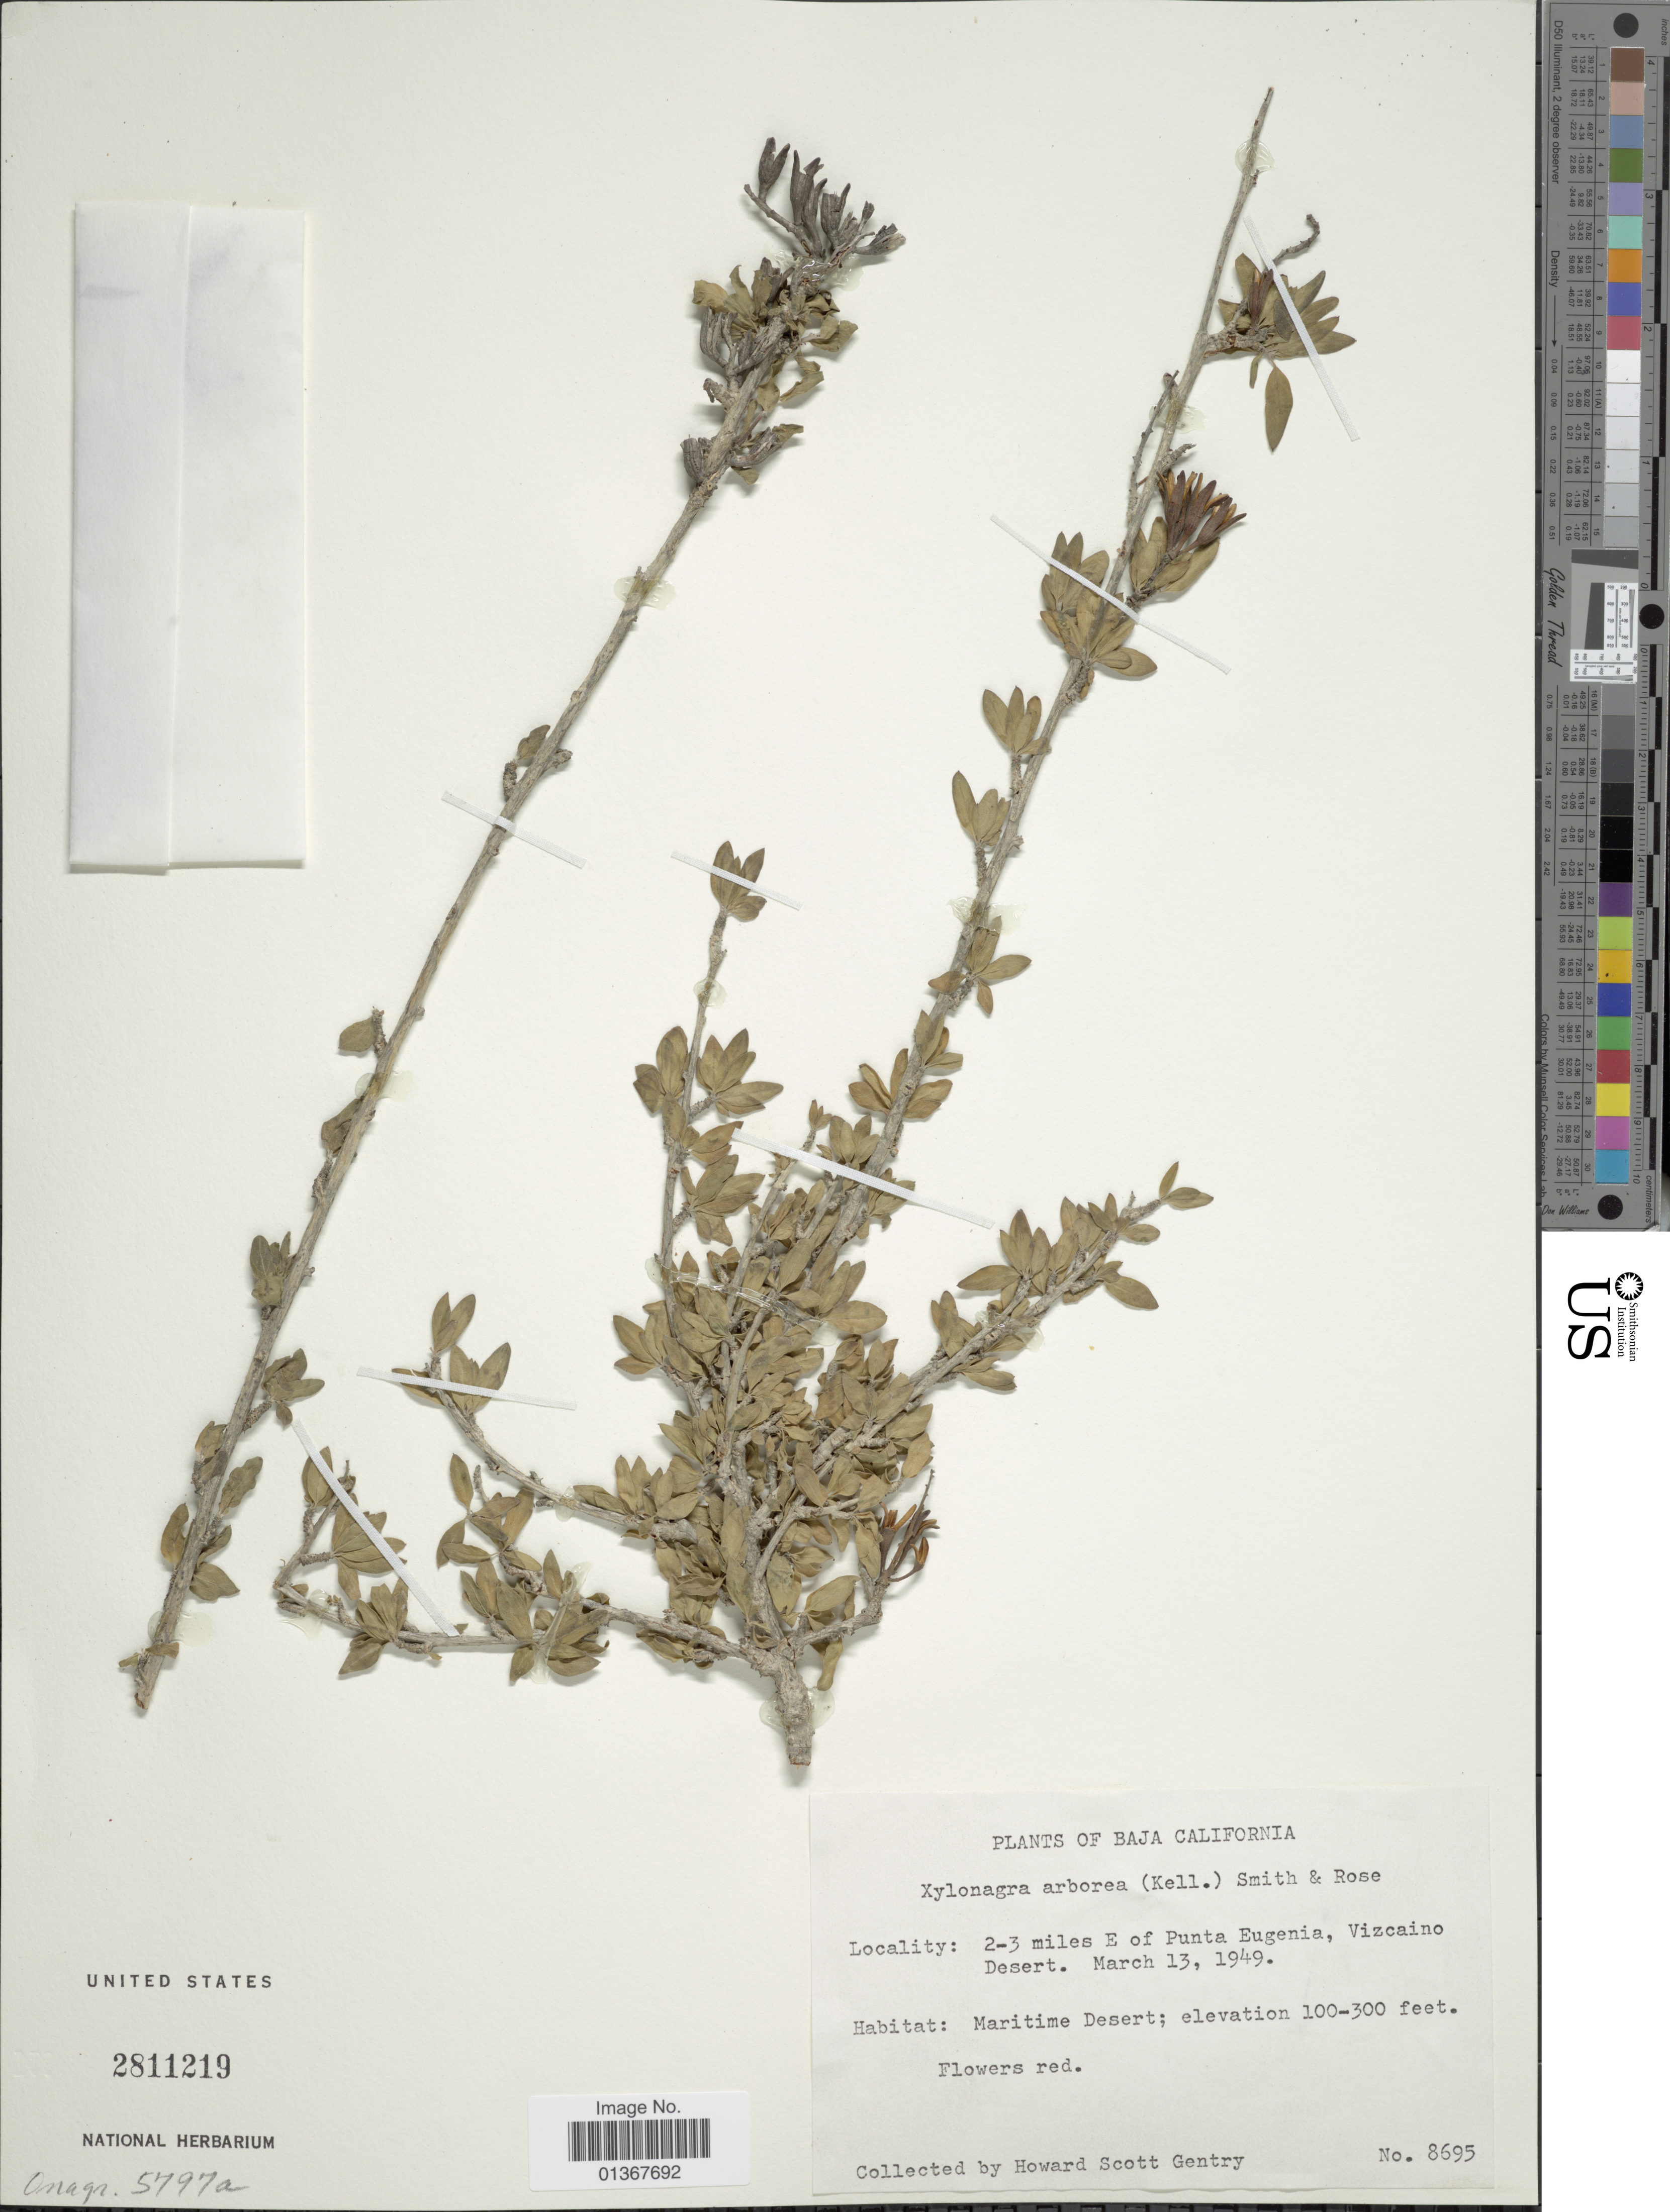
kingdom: Plantae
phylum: Tracheophyta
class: Magnoliopsida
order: Myrtales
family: Onagraceae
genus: Xylonagra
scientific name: Xylonagra arborea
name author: (Kellogg) Donn. Sm. & Rose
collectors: H. S. Gentry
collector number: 8695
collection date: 1949-03-13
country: Mexico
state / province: Baja California Sur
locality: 2-3 miles E of Punta Eugenia, Vizcaino Desert.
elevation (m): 30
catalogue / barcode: US 2811219